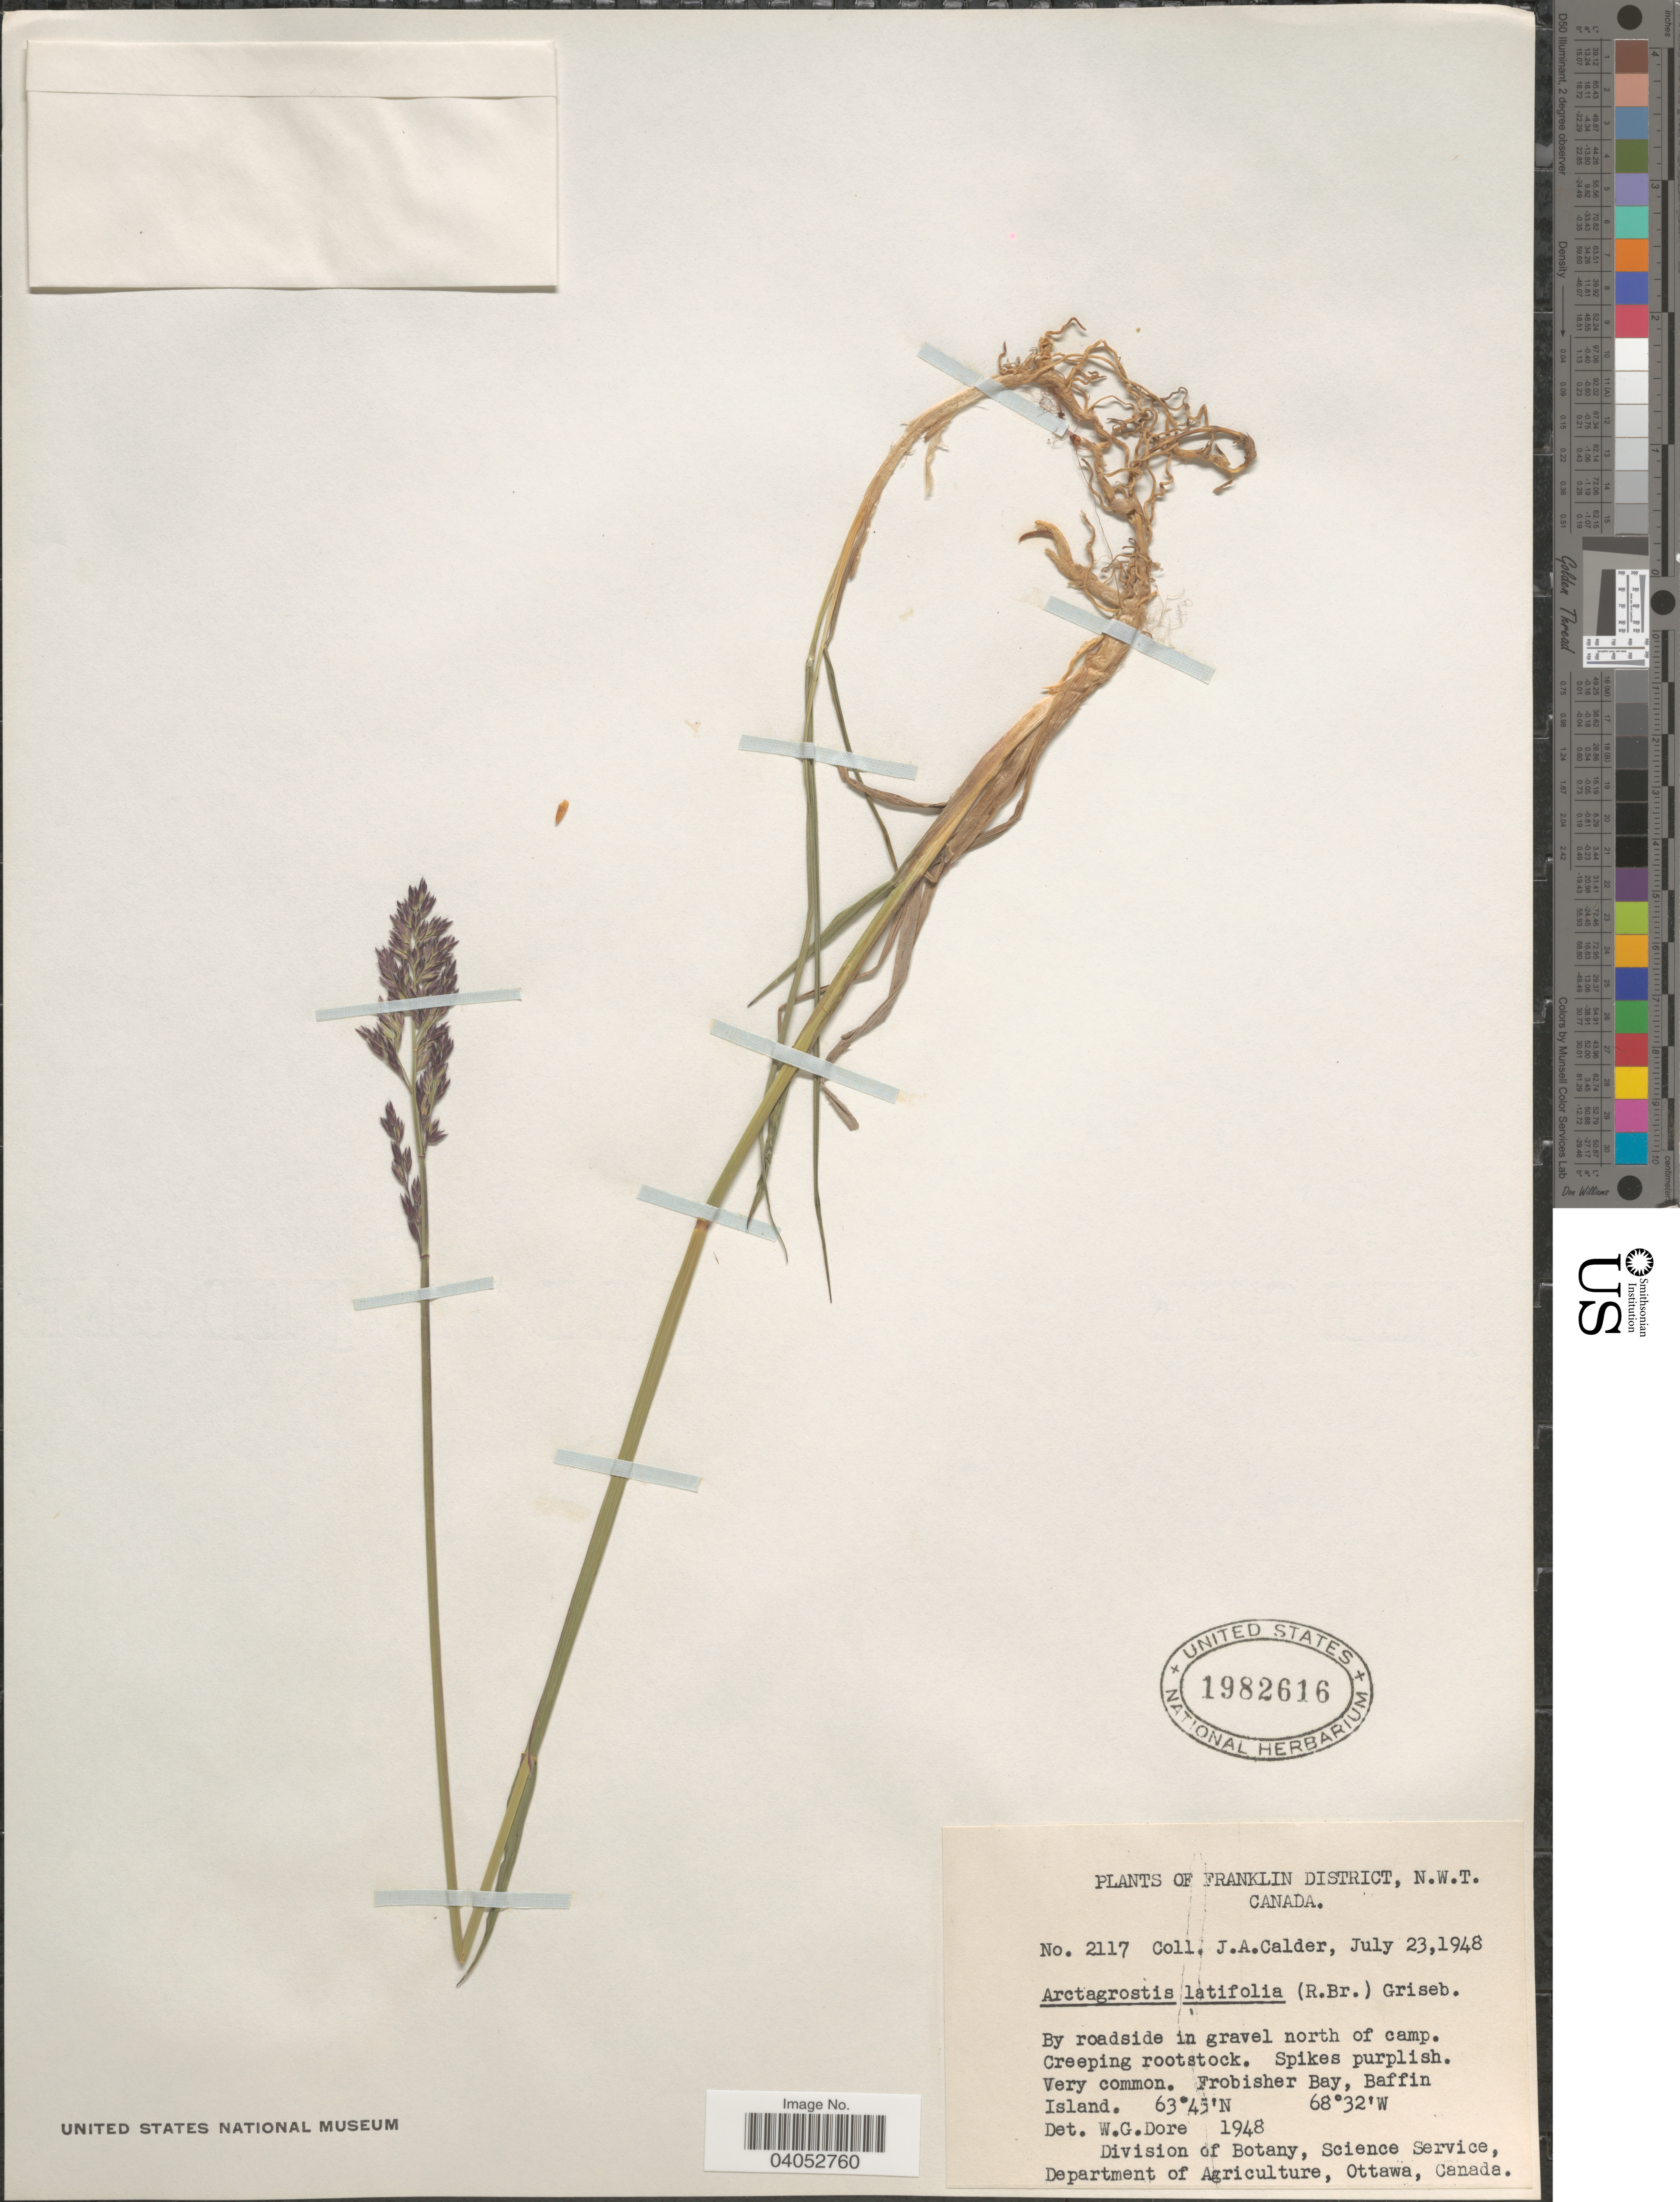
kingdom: Plantae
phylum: Tracheophyta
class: Liliopsida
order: Poales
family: Poaceae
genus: Arctagrostis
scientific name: Arctagrostis latifolia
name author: (R. Br.) Griseb.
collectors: J. A. Calder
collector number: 2117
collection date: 1948-07-23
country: Canada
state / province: Northwest Territories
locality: Franklin District. North of camp. Frobisher Bay, Baffin Island.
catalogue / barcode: US 1982616